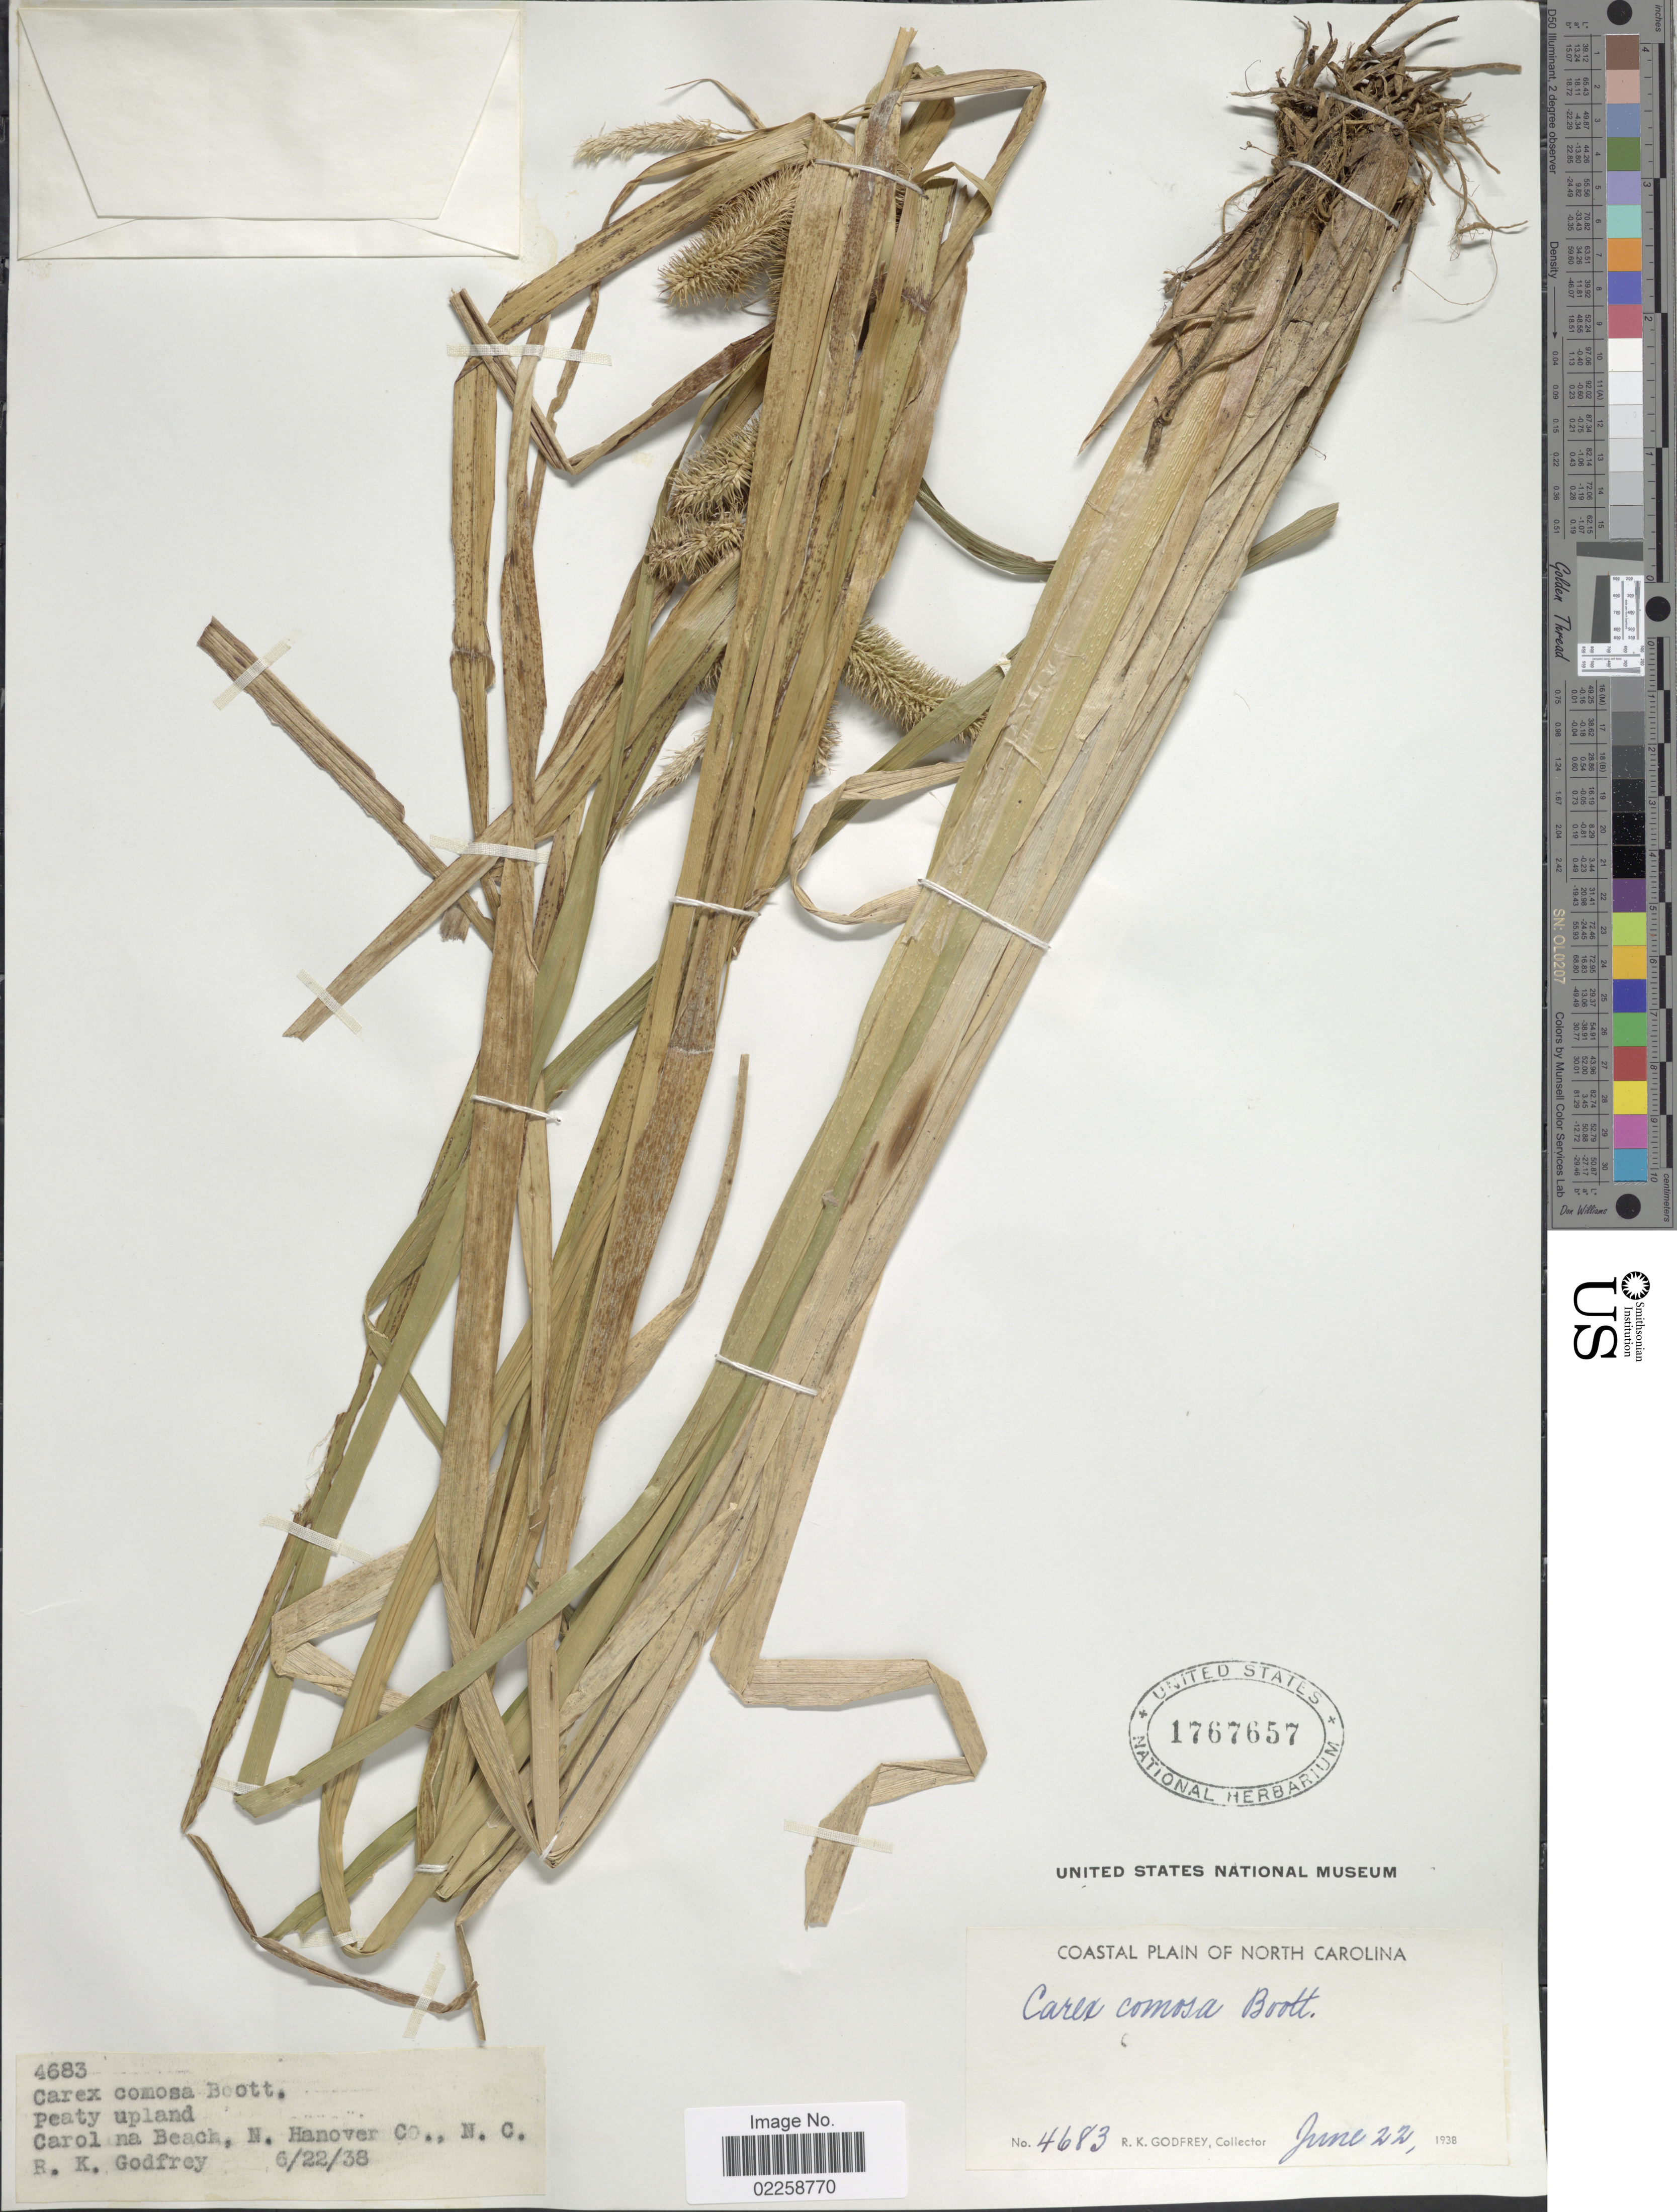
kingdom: Plantae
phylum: Tracheophyta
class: Liliopsida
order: Poales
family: Cyperaceae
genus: Carex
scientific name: Carex comosa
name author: Boott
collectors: R. K. Godfrey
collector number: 4683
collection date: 1938-06-22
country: United States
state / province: North Carolina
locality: Carolina Beach, N. Hanover Co.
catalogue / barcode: US 1767657